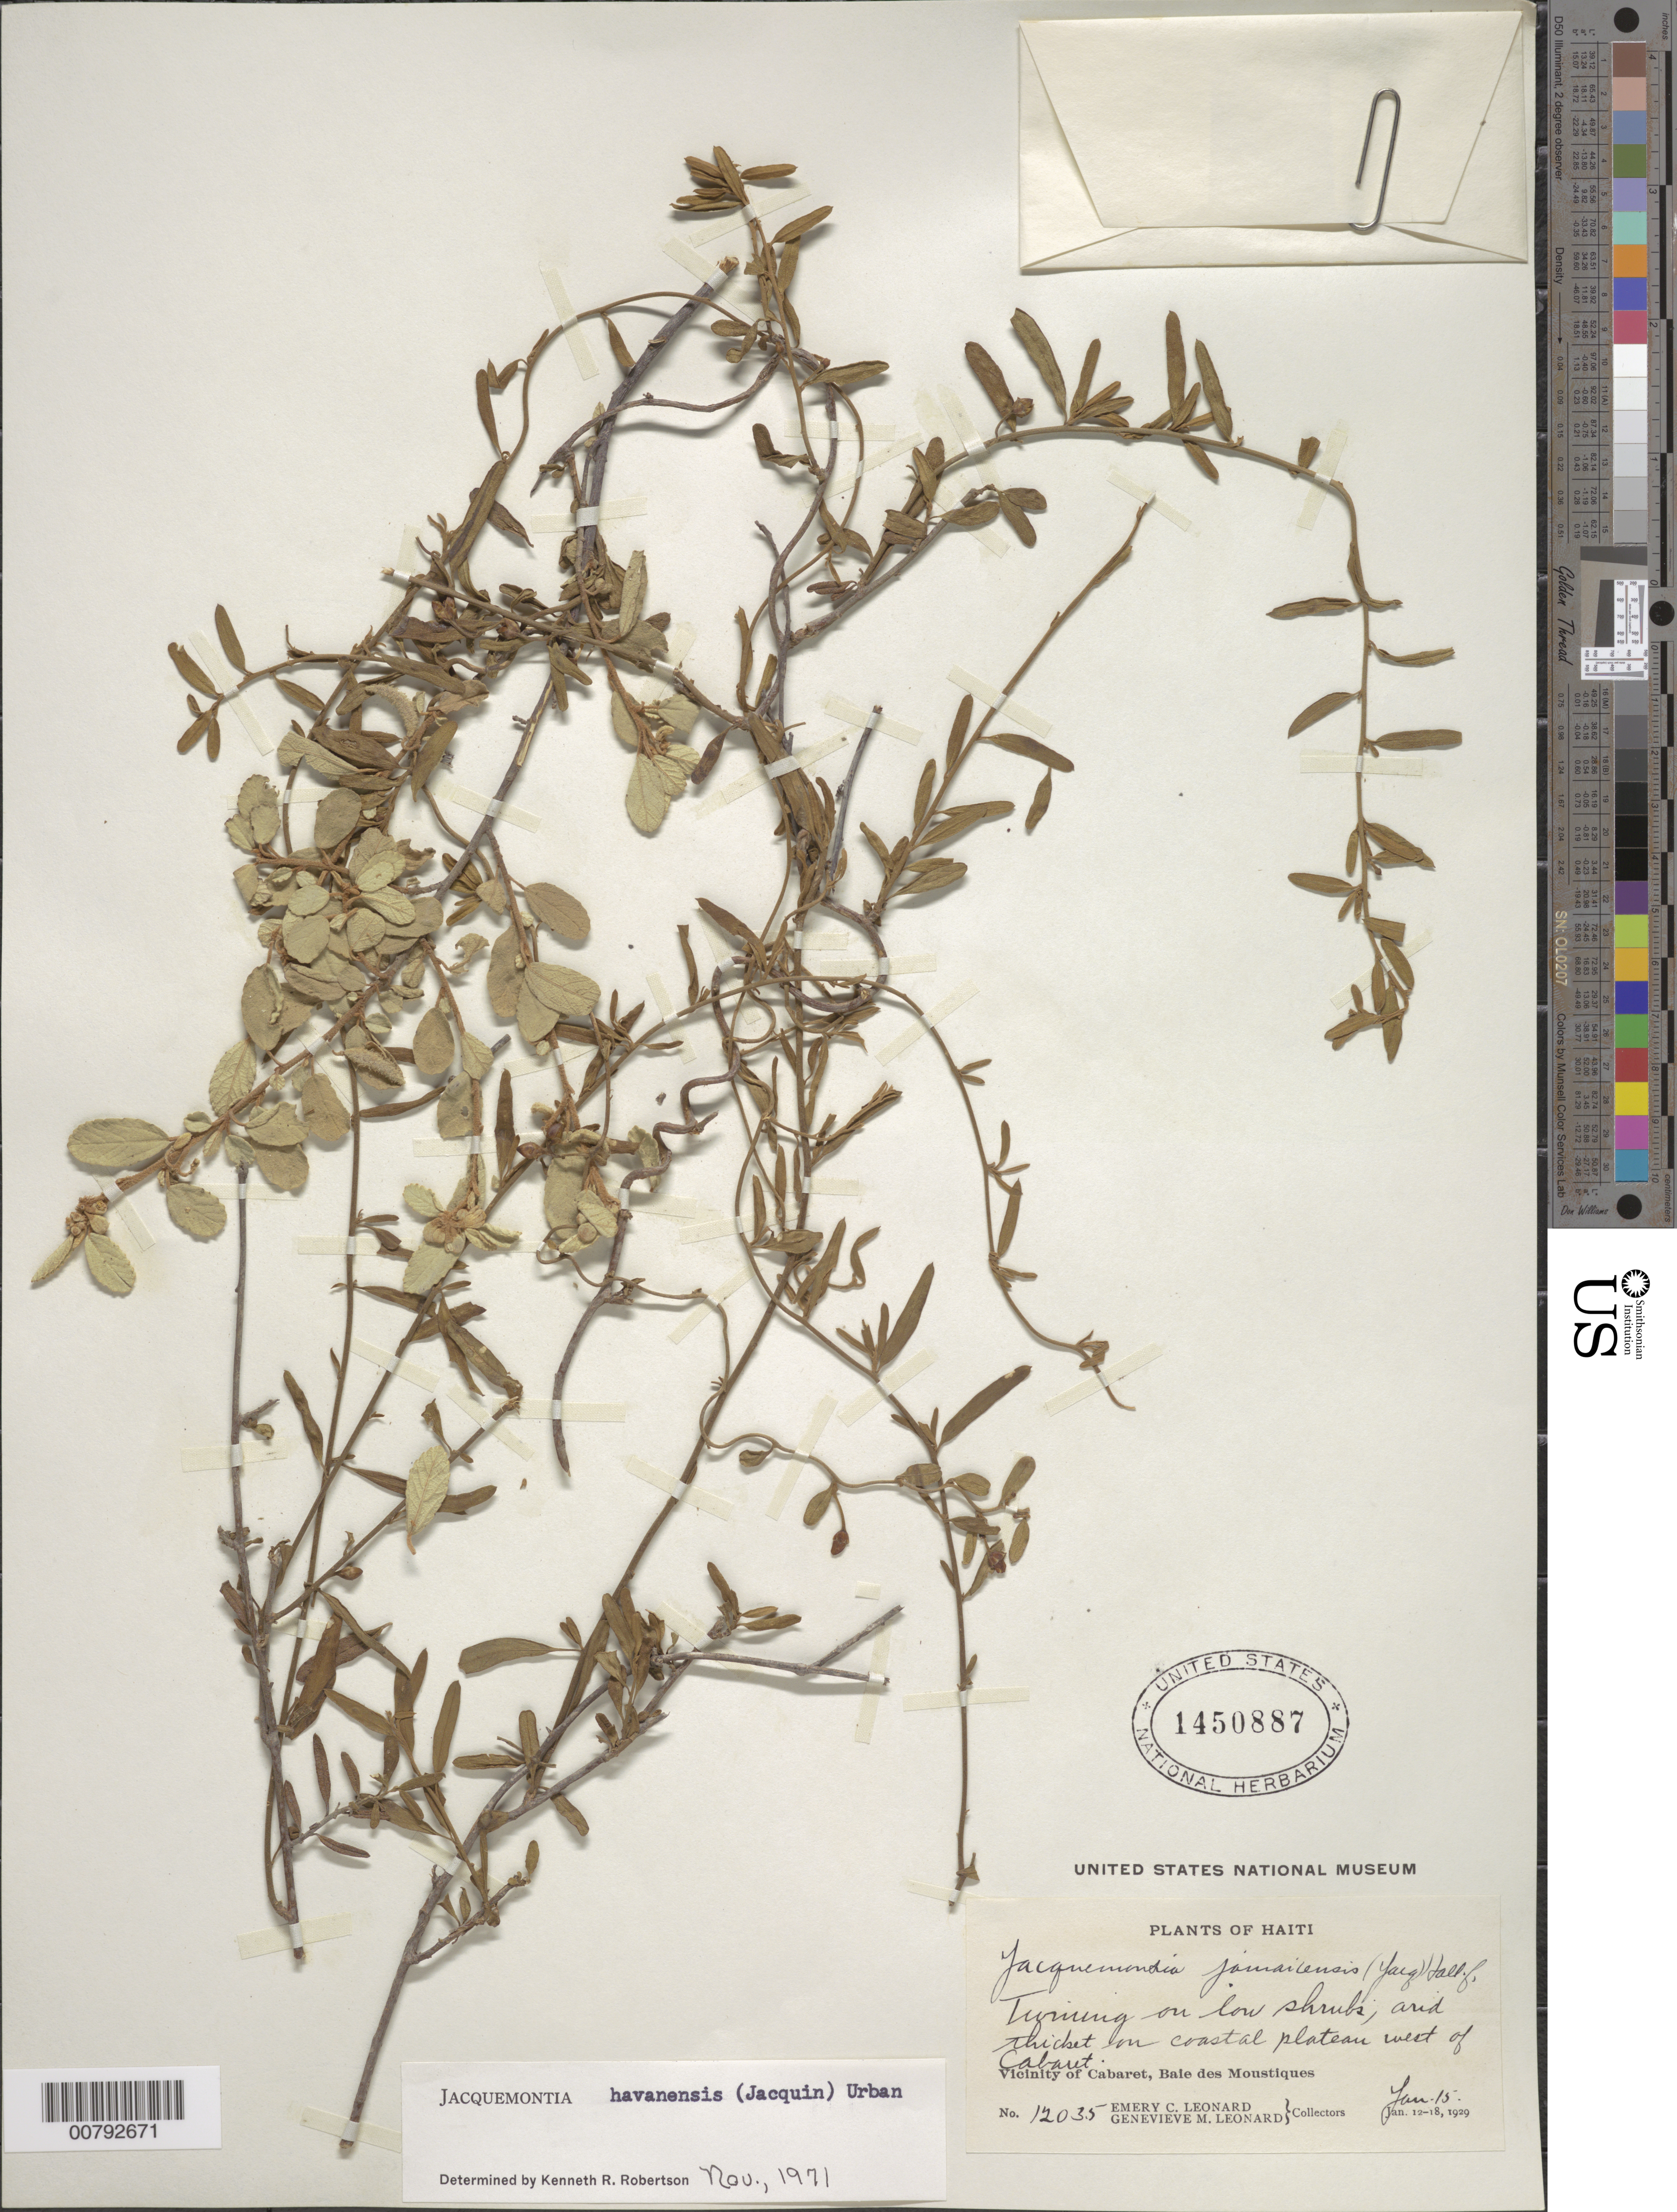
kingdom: Plantae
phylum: Tracheophyta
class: Magnoliopsida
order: Solanales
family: Convolvulaceae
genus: Jacquemontia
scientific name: Jacquemontia havanensis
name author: (Jacq.) Urb.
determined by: Robertson, K. R.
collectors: E. C. Leonard & G. M. Leonard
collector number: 12035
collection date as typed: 15 Jan 1929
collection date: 1929-01-15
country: Haiti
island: Hispaniola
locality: Baie des Moustiques, vicinity of Cabaret, on coastal plateau west of Cabaret.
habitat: Arid thicket.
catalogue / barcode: US 1450887